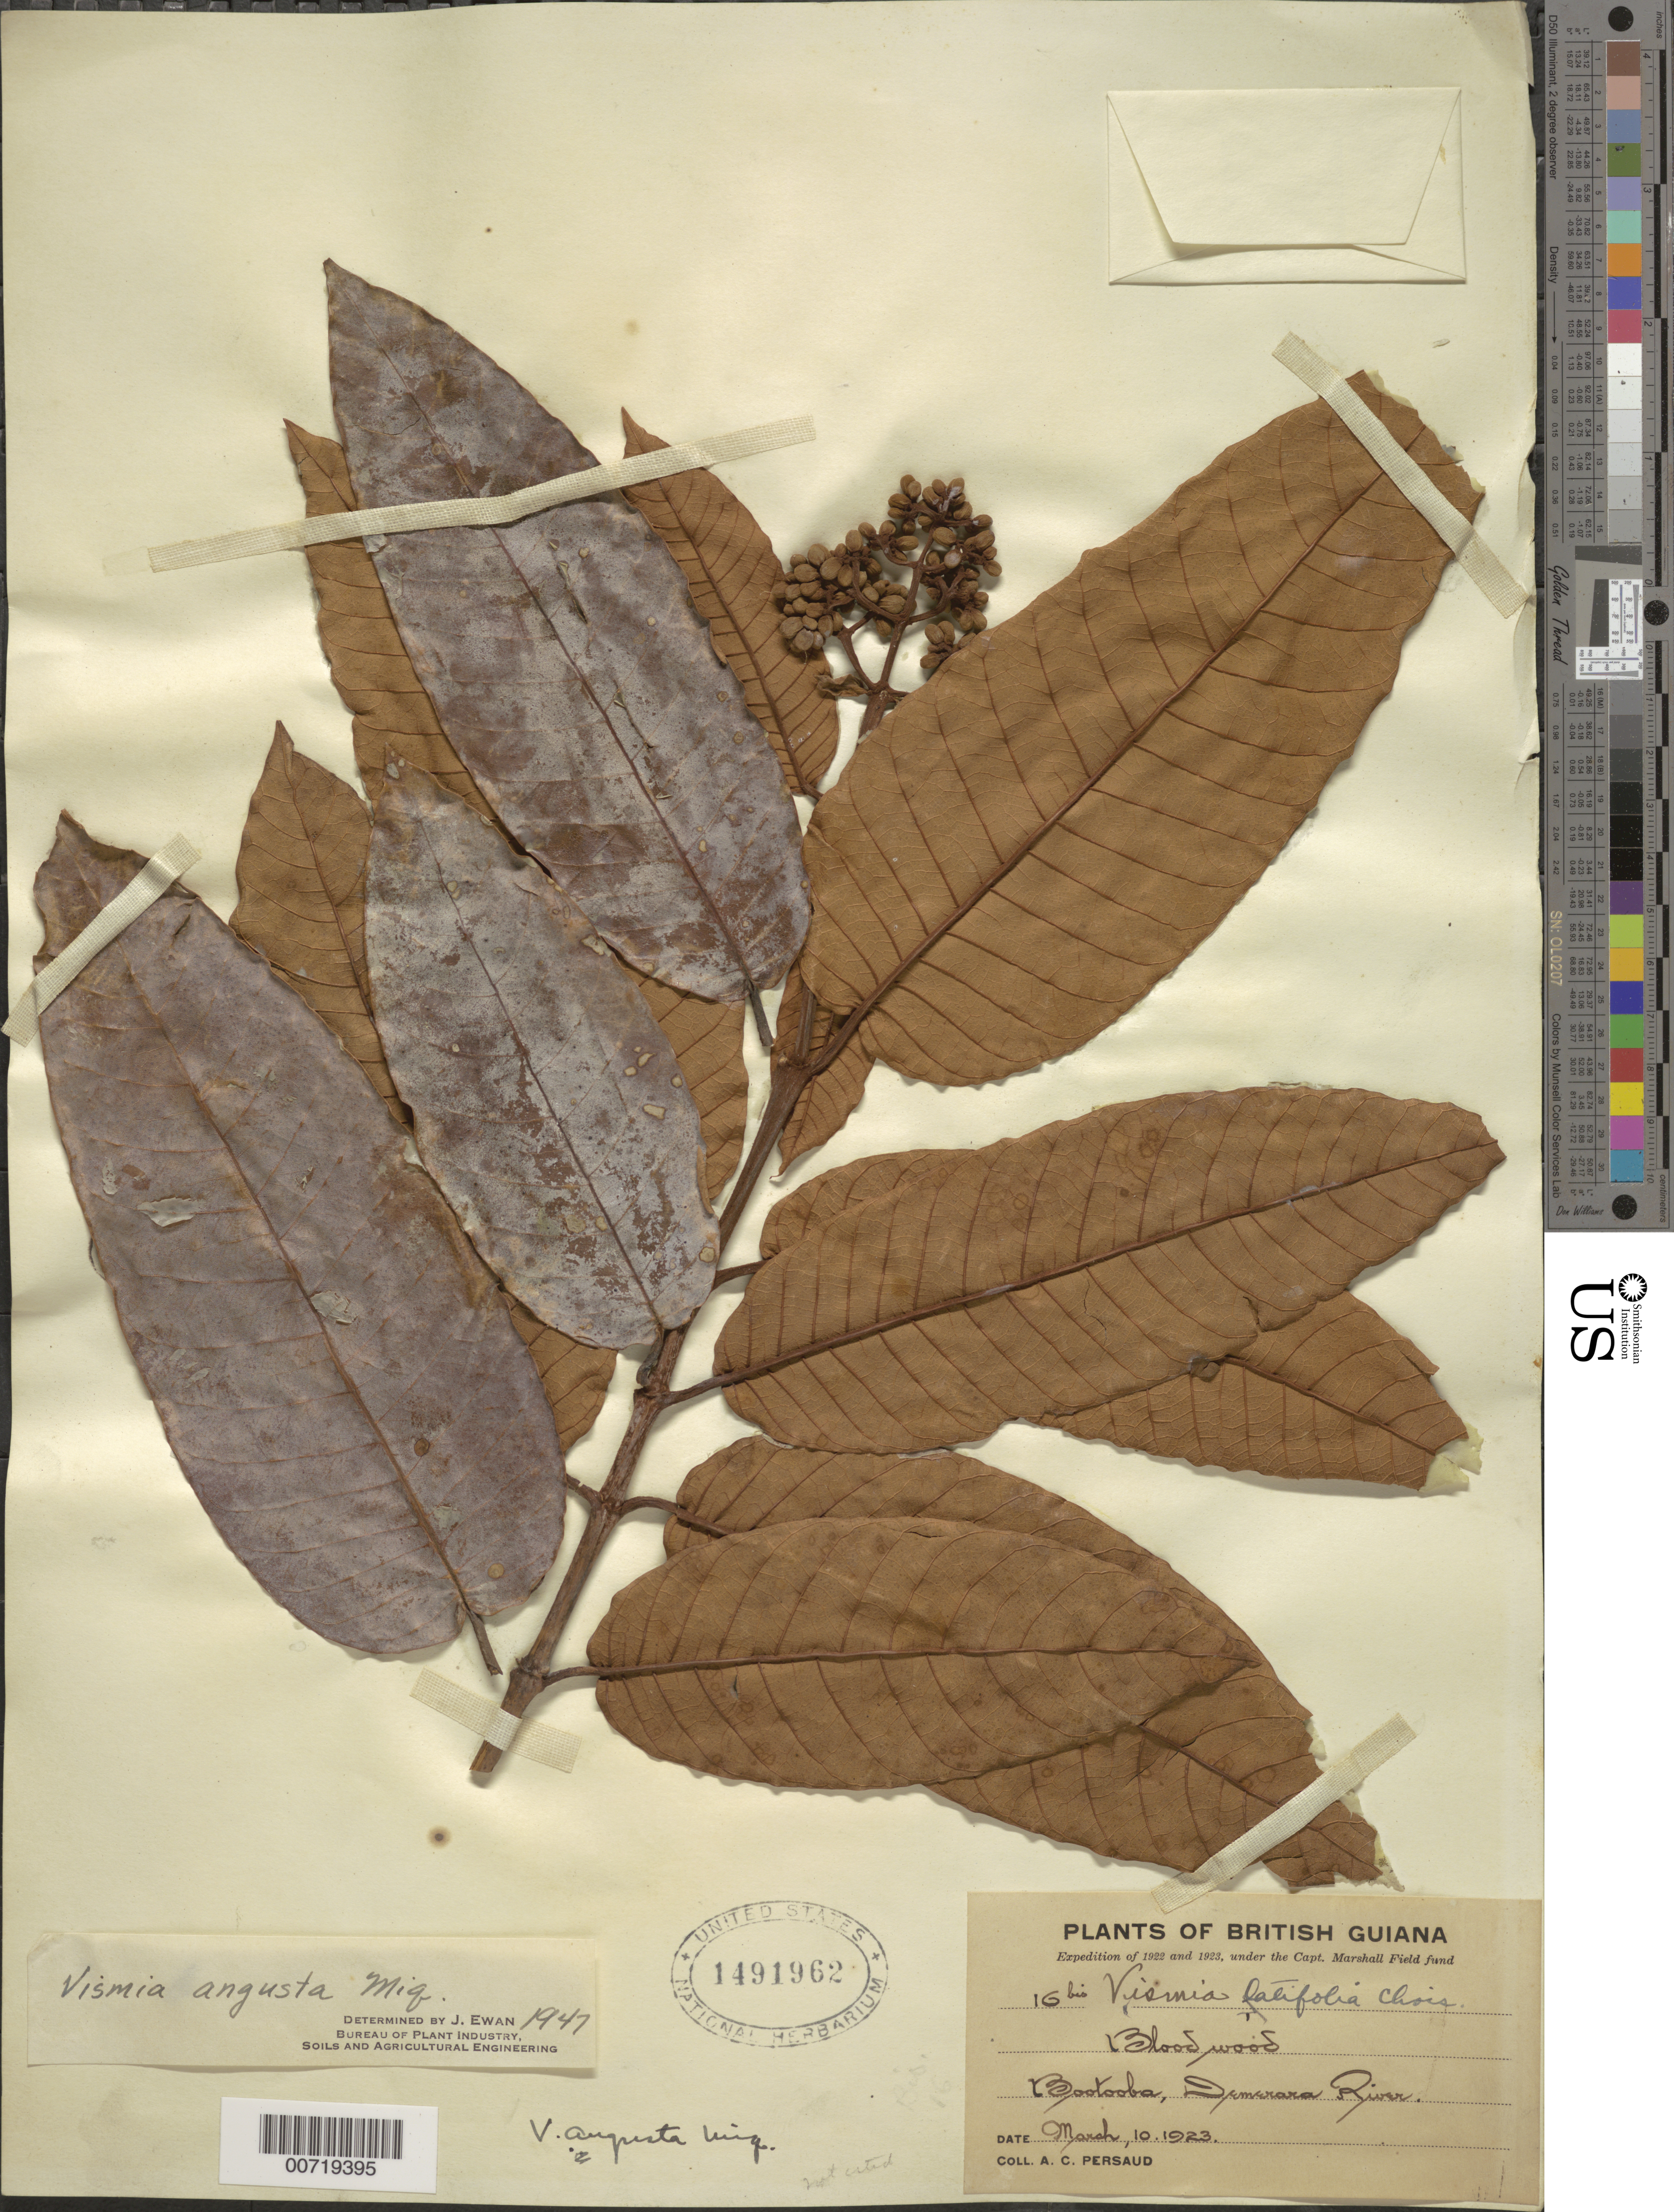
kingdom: Plantae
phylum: Tracheophyta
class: Magnoliopsida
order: Malpighiales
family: Hypericaceae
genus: Vismia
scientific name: Vismia macrophylla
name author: Kunth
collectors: A. Persaud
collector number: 16 b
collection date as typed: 10-Mar-23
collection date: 1923-03-10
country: Guyana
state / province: U. Demerara-Berbice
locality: Bootooba, Demerara R.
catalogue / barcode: US 1491962